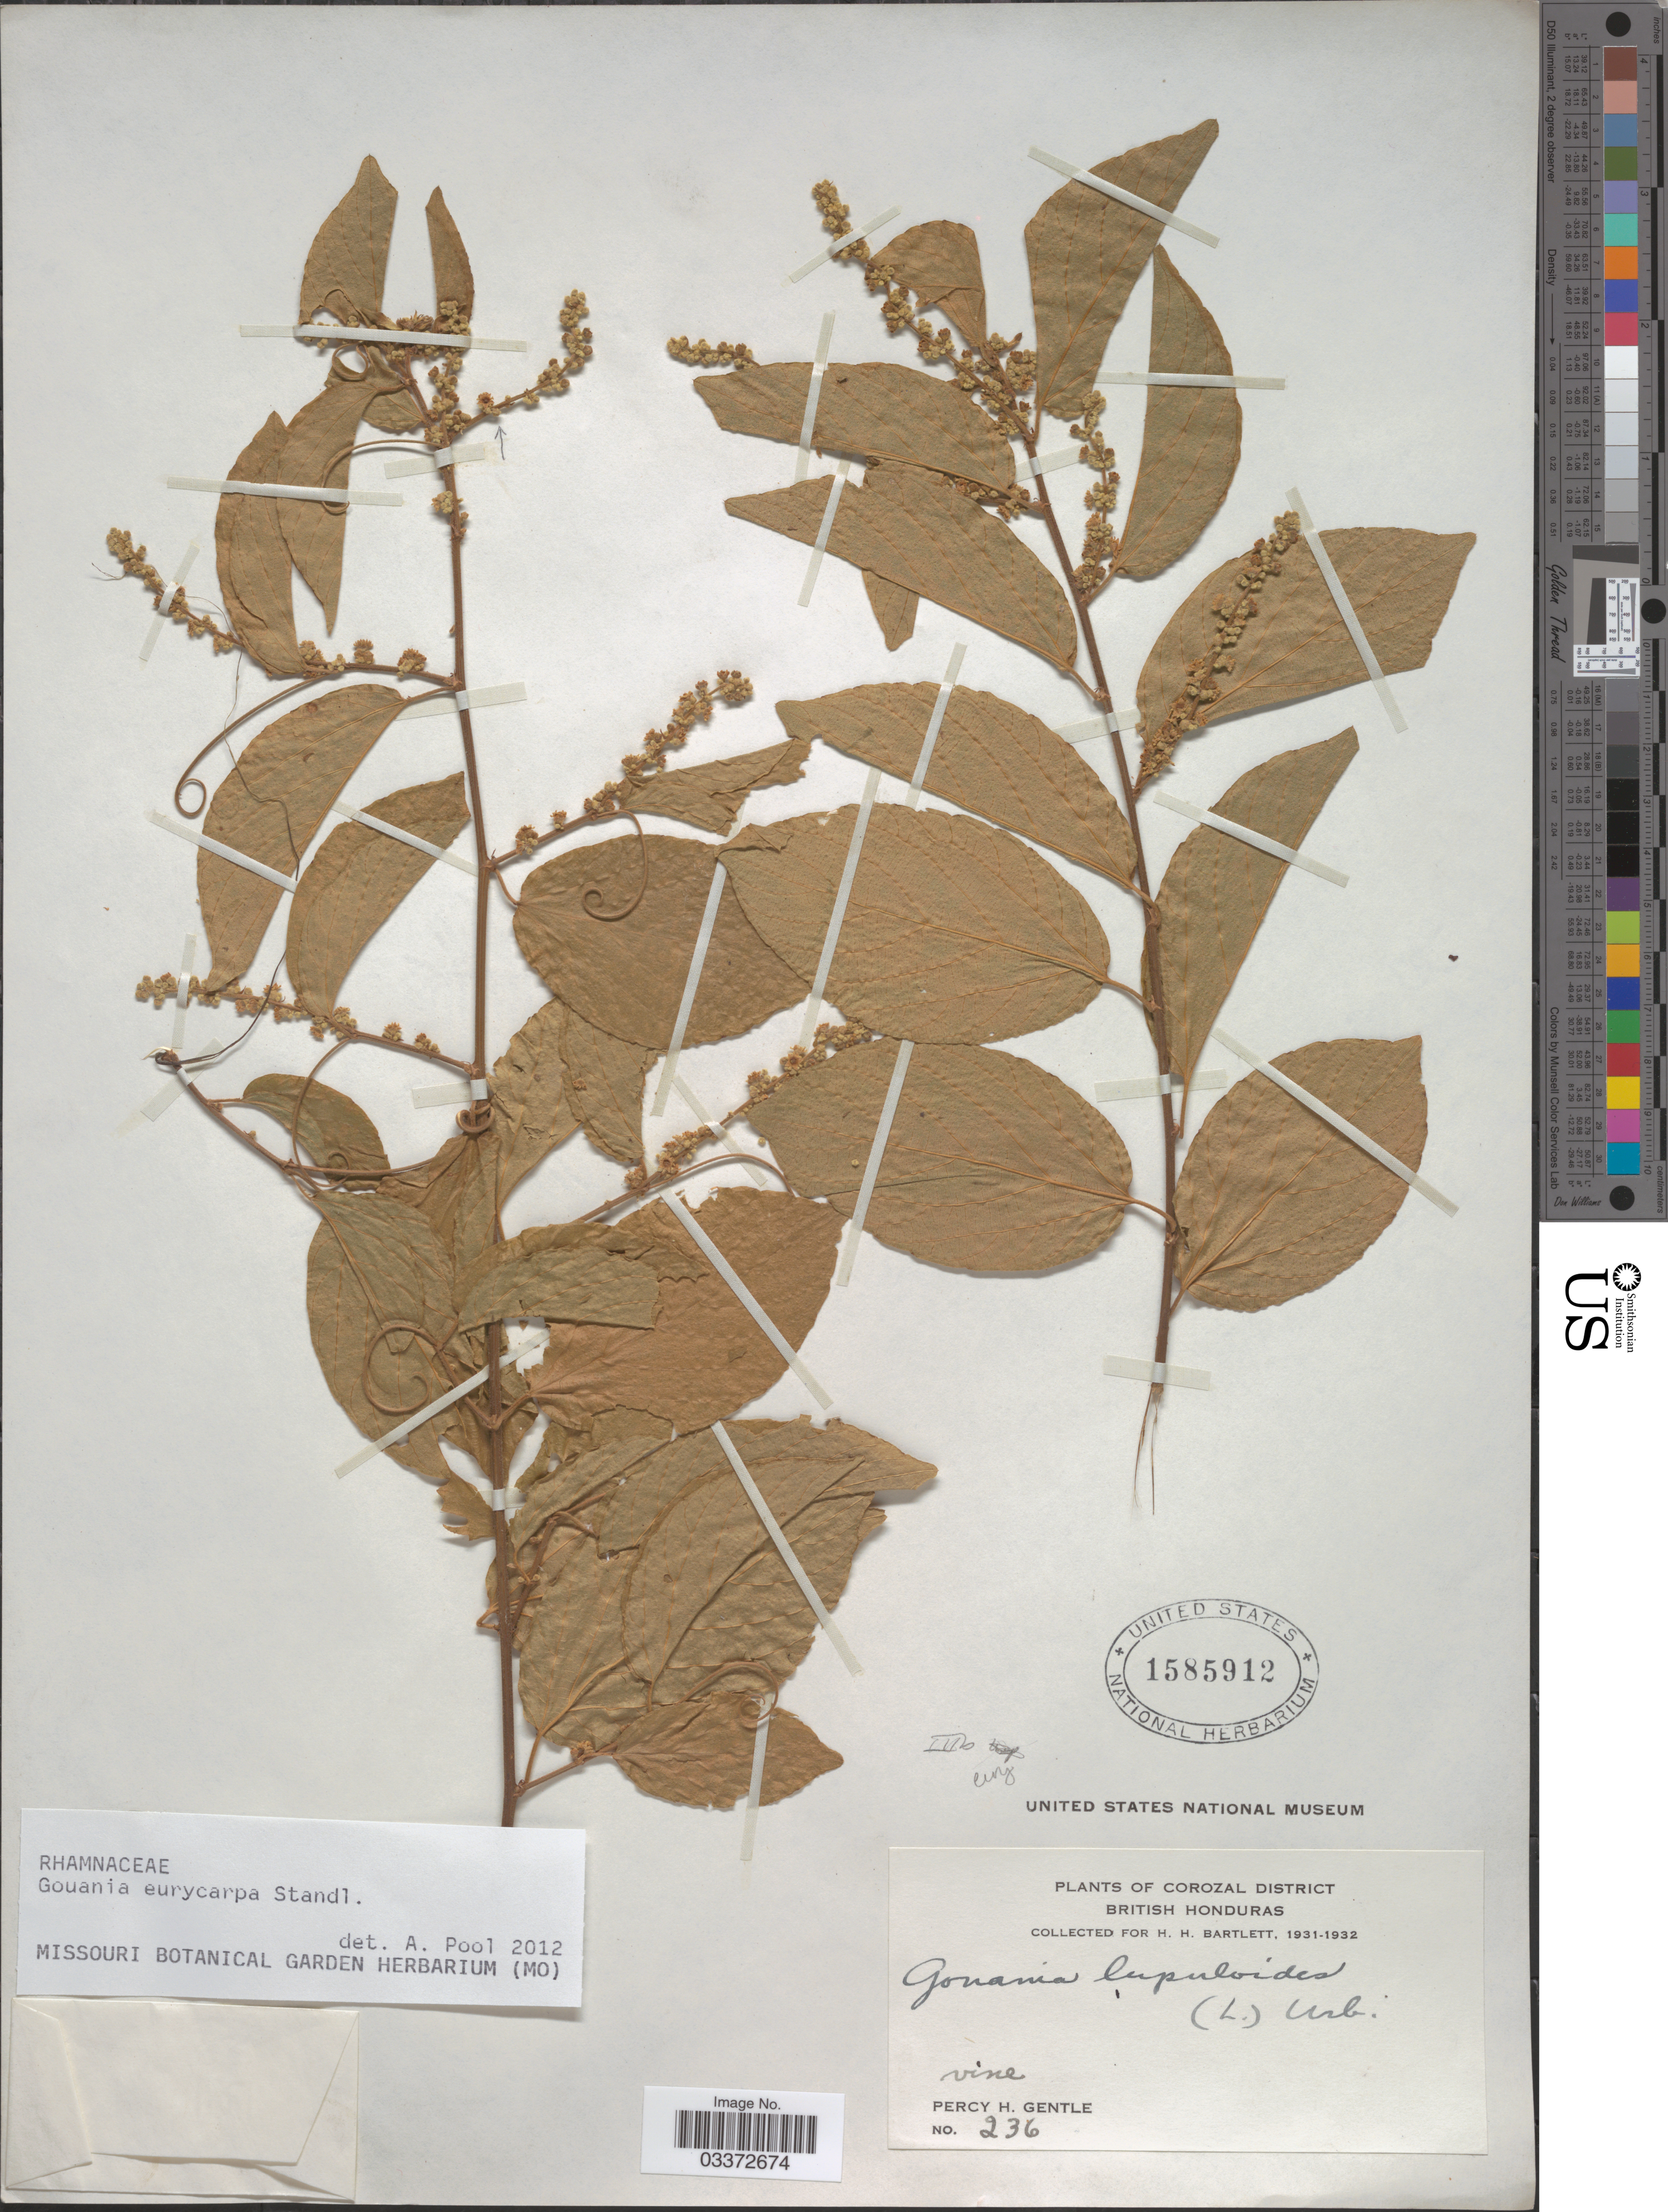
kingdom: Plantae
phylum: Tracheophyta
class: Magnoliopsida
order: Rosales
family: Rhamnaceae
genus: Gouania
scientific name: Gouania eurycarpa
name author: Standl.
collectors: P. H. Gentle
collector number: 236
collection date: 1931/1932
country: Belize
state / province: Corozal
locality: British Honduras. Corozal District.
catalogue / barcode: US 1585912